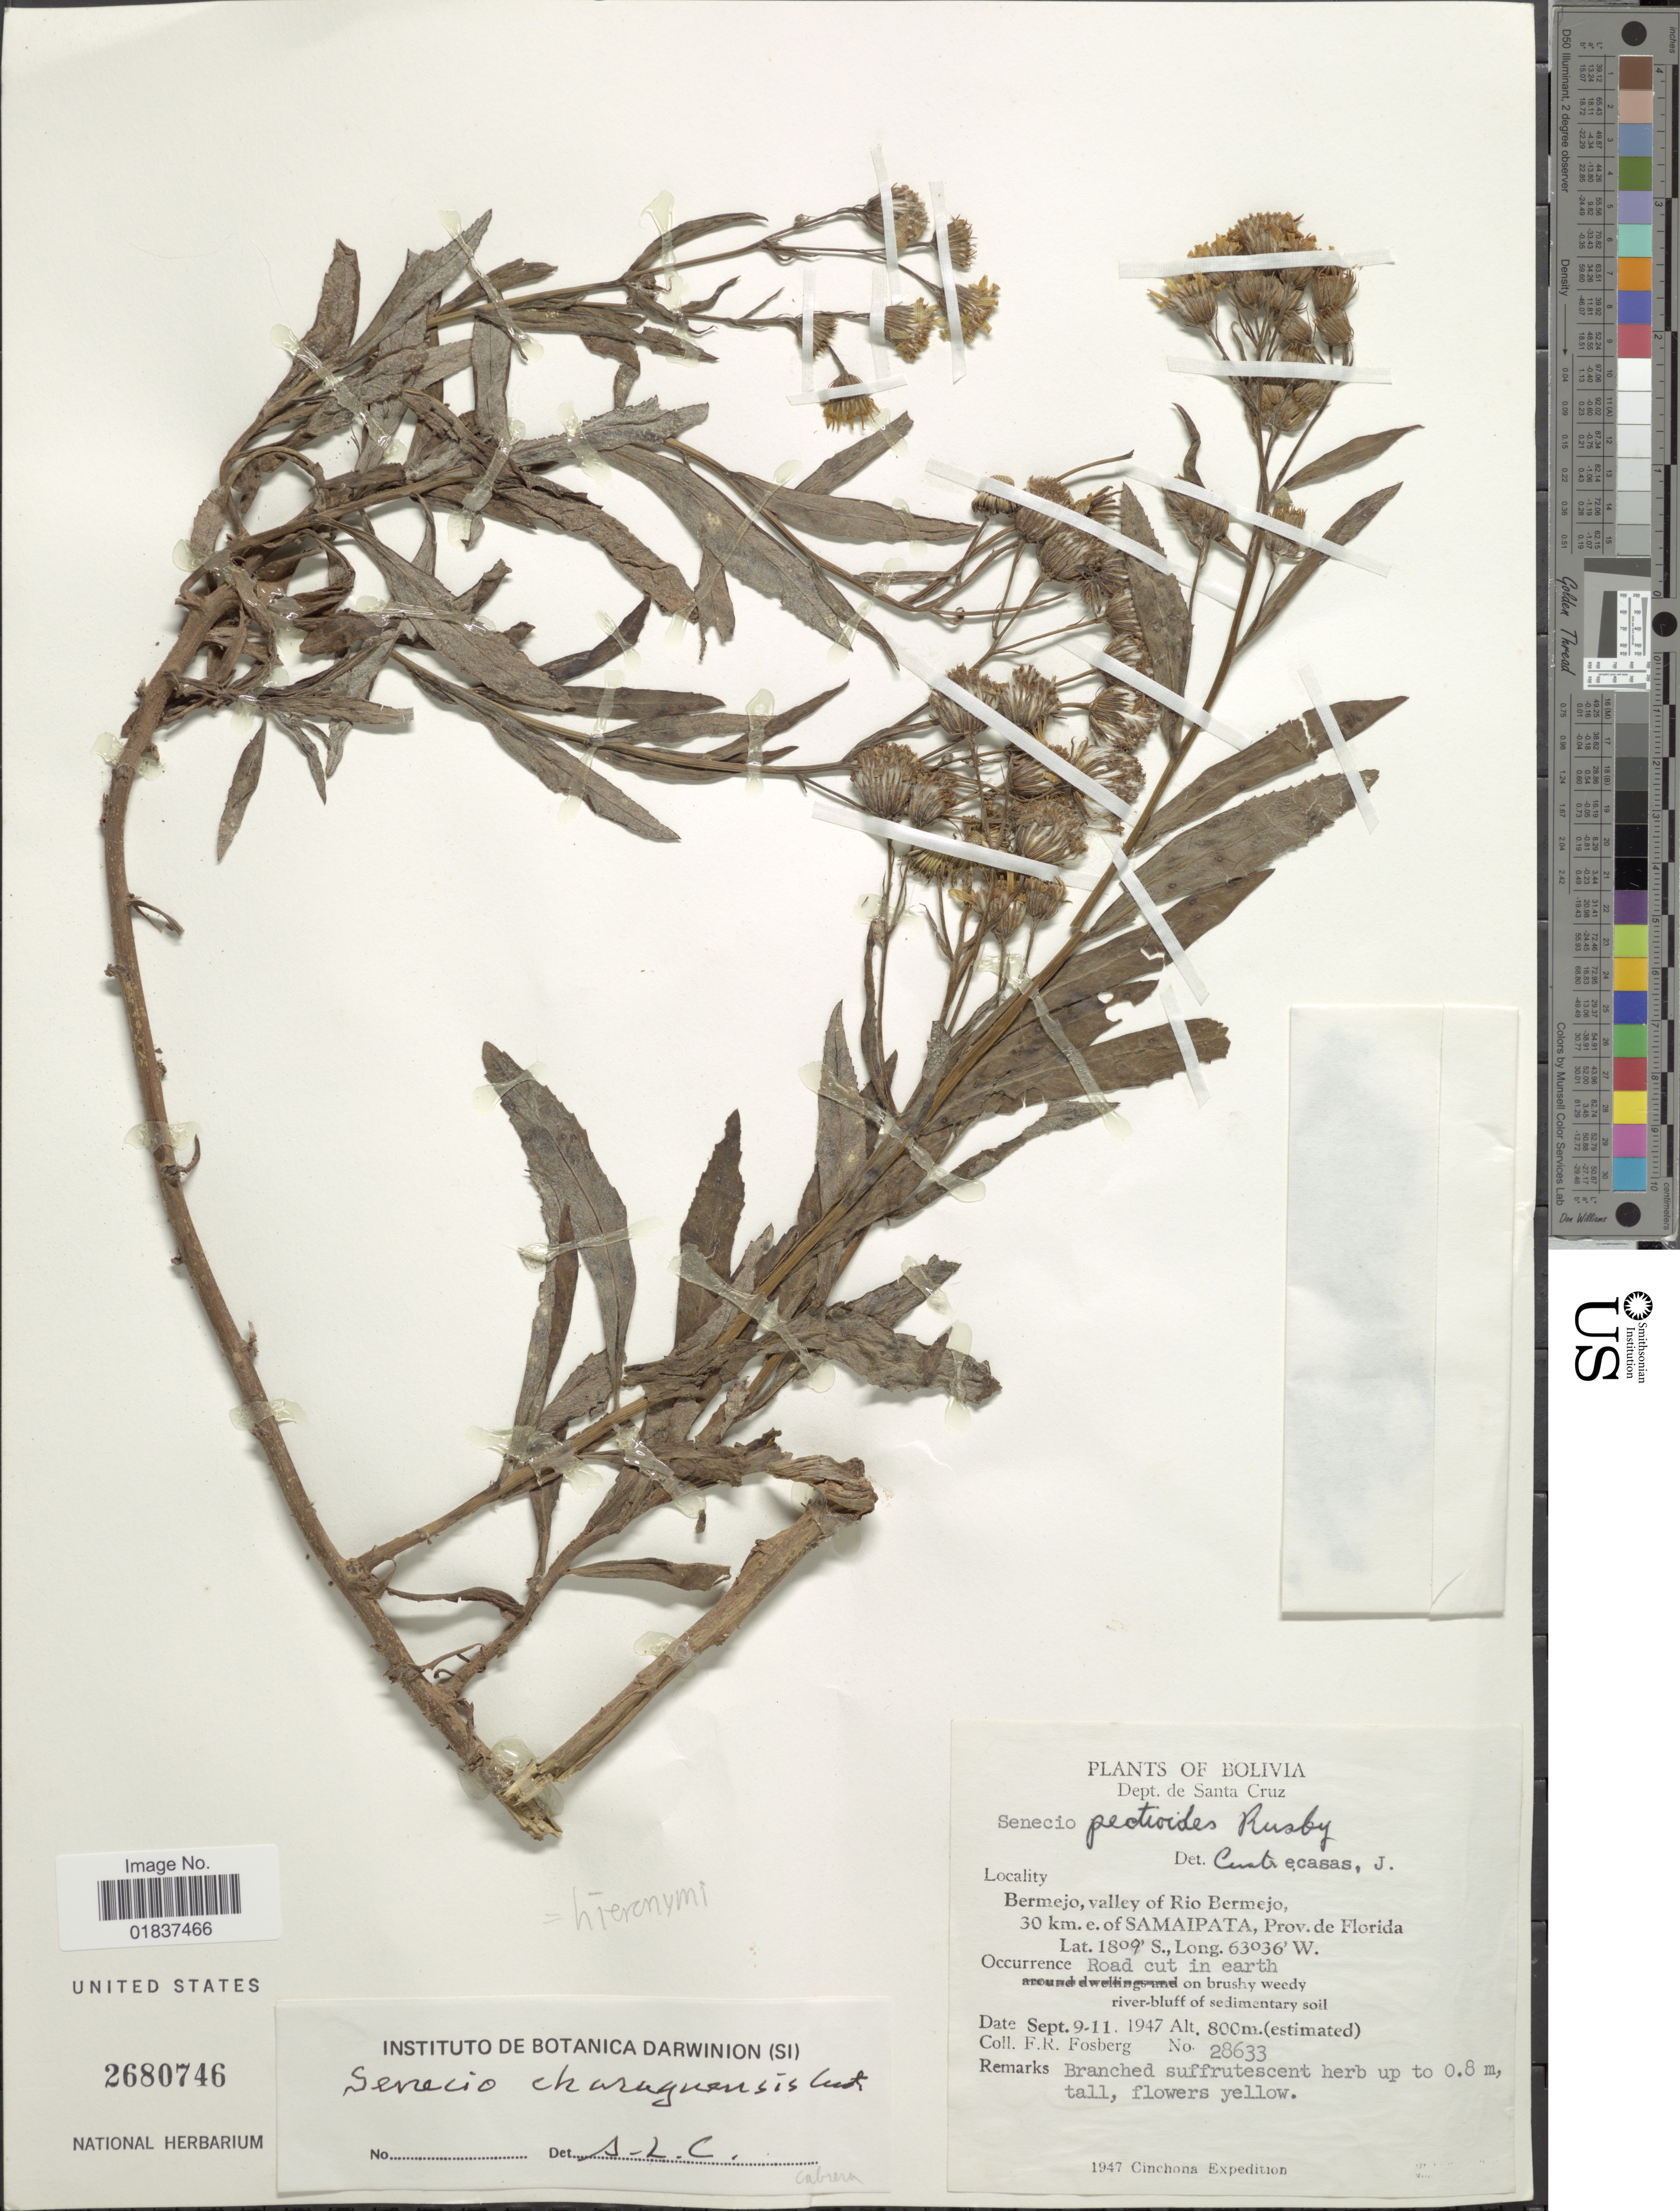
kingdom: Plantae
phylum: Tracheophyta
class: Magnoliopsida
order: Asterales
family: Asteraceae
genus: Senecio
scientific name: Senecio hieronymi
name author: Griseb.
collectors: F. R. Fosberg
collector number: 28633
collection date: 1947-09-09/1947-09-11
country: Bolivia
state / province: Santa Cruz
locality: Dept. de Santa Cruz. Bermejo valley of Rio Bermejo, 30 km. c. of Samaipata, Prov. de Florida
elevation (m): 800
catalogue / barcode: US 2680746